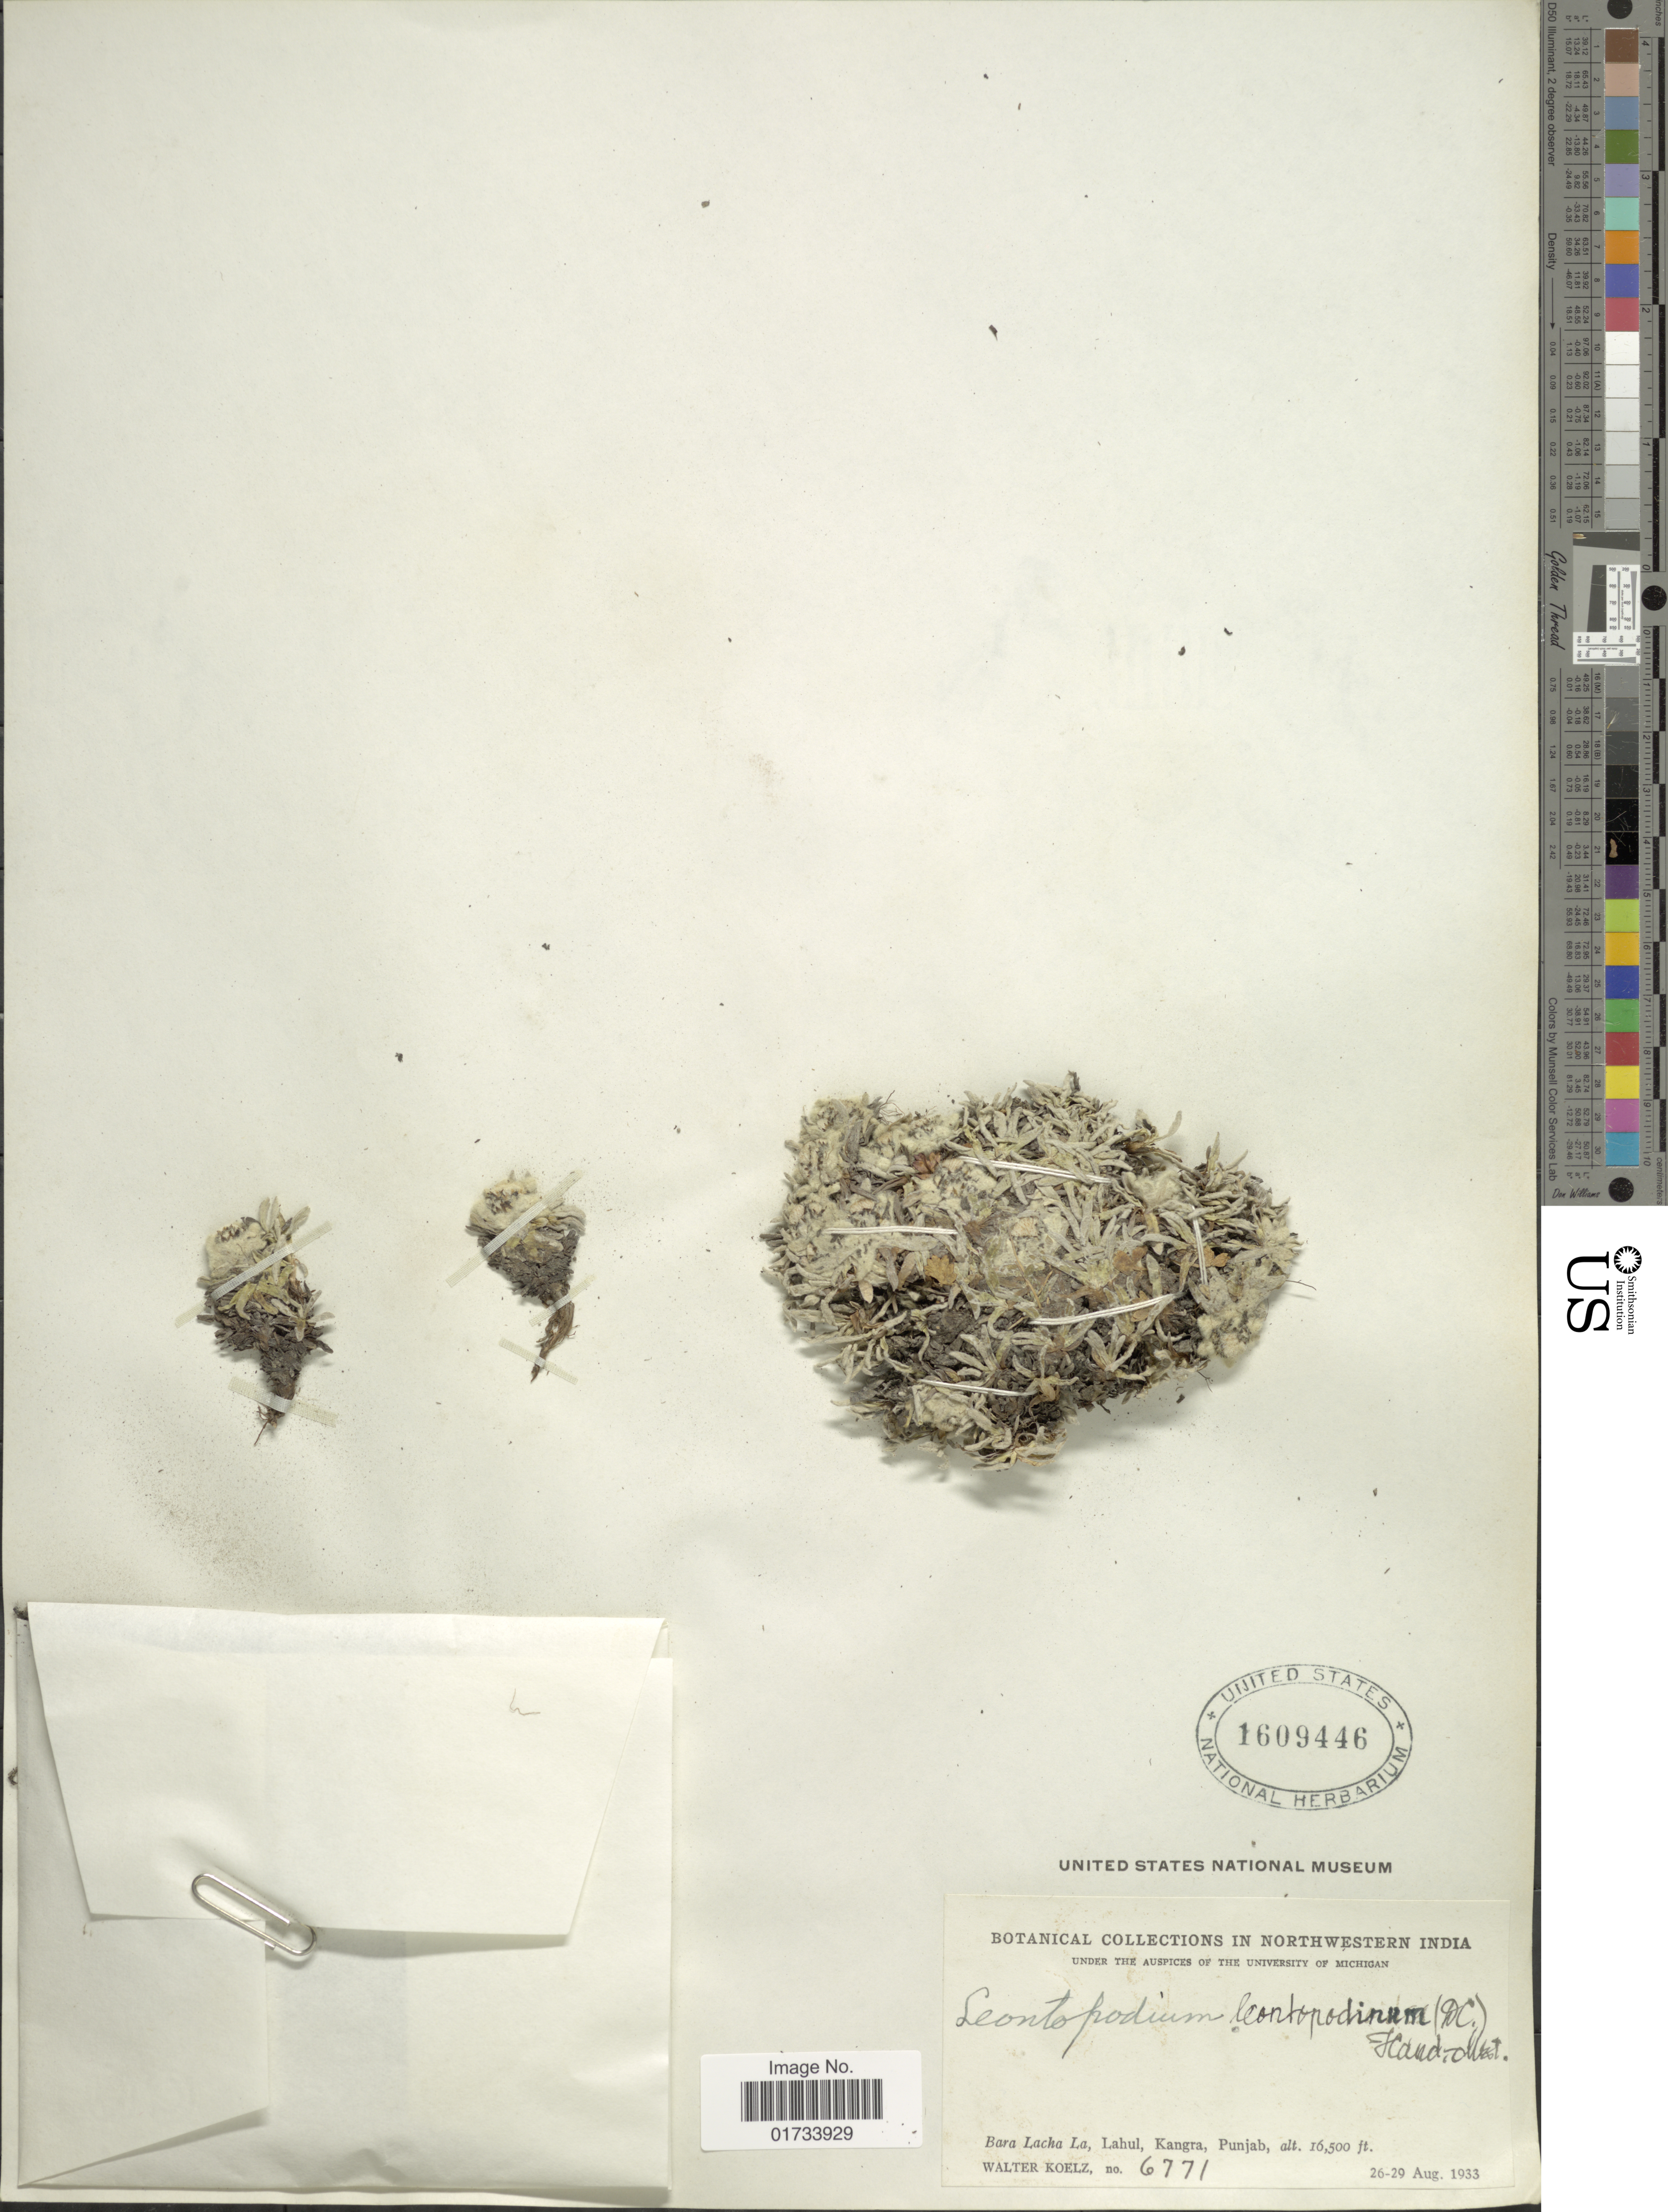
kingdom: Plantae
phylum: Tracheophyta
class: Magnoliopsida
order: Asterales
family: Asteraceae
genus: Leontopodium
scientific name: Leontopodium leontopodinum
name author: (DC.) Hand.-Mazz.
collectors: W. N. Koelz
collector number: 6771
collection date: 1933-08-26/1933-08-29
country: India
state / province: Punjab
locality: Northwestern India, Bara Lacha La, Lahul, Kungra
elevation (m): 5029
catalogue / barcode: US 1609446